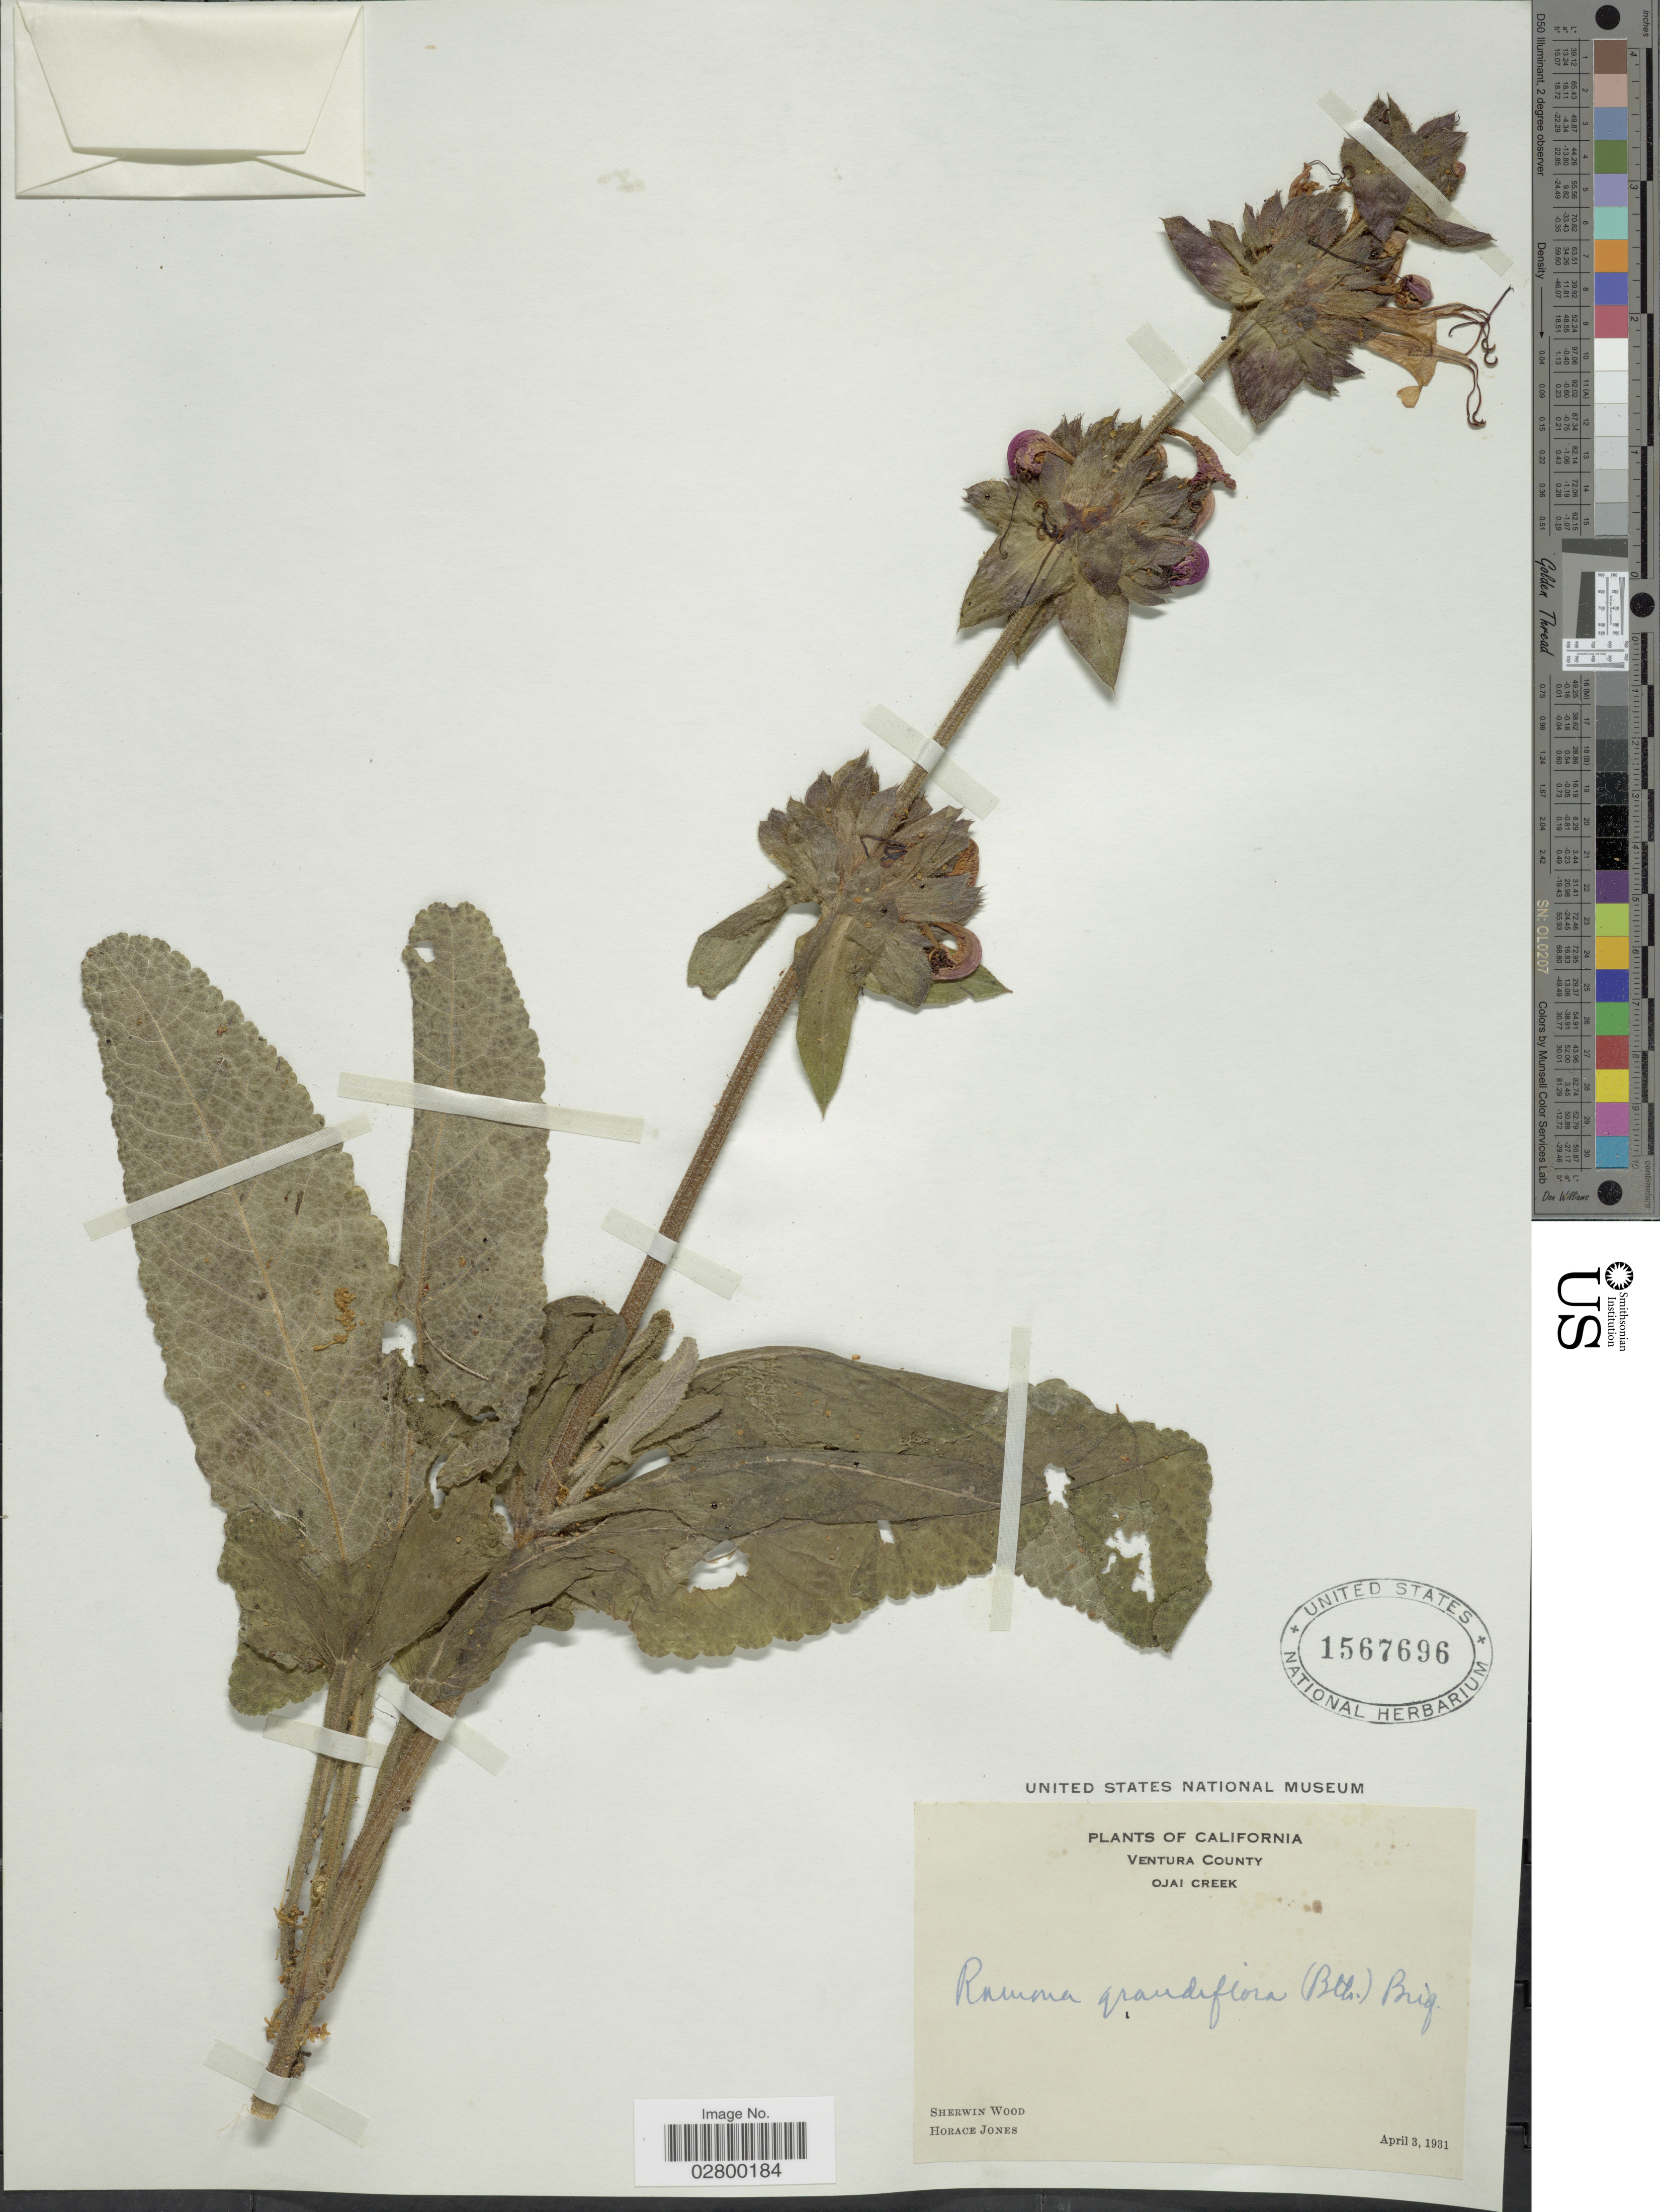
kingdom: Plantae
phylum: Tracheophyta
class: Magnoliopsida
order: Lamiales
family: Lamiaceae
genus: Salvia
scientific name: Salvia spathacea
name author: Greene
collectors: S. Wood & H. Jones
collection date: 1931-04-03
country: United States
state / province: California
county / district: Ventura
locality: Ventura County, Ojai Creek.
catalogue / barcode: US 1567696